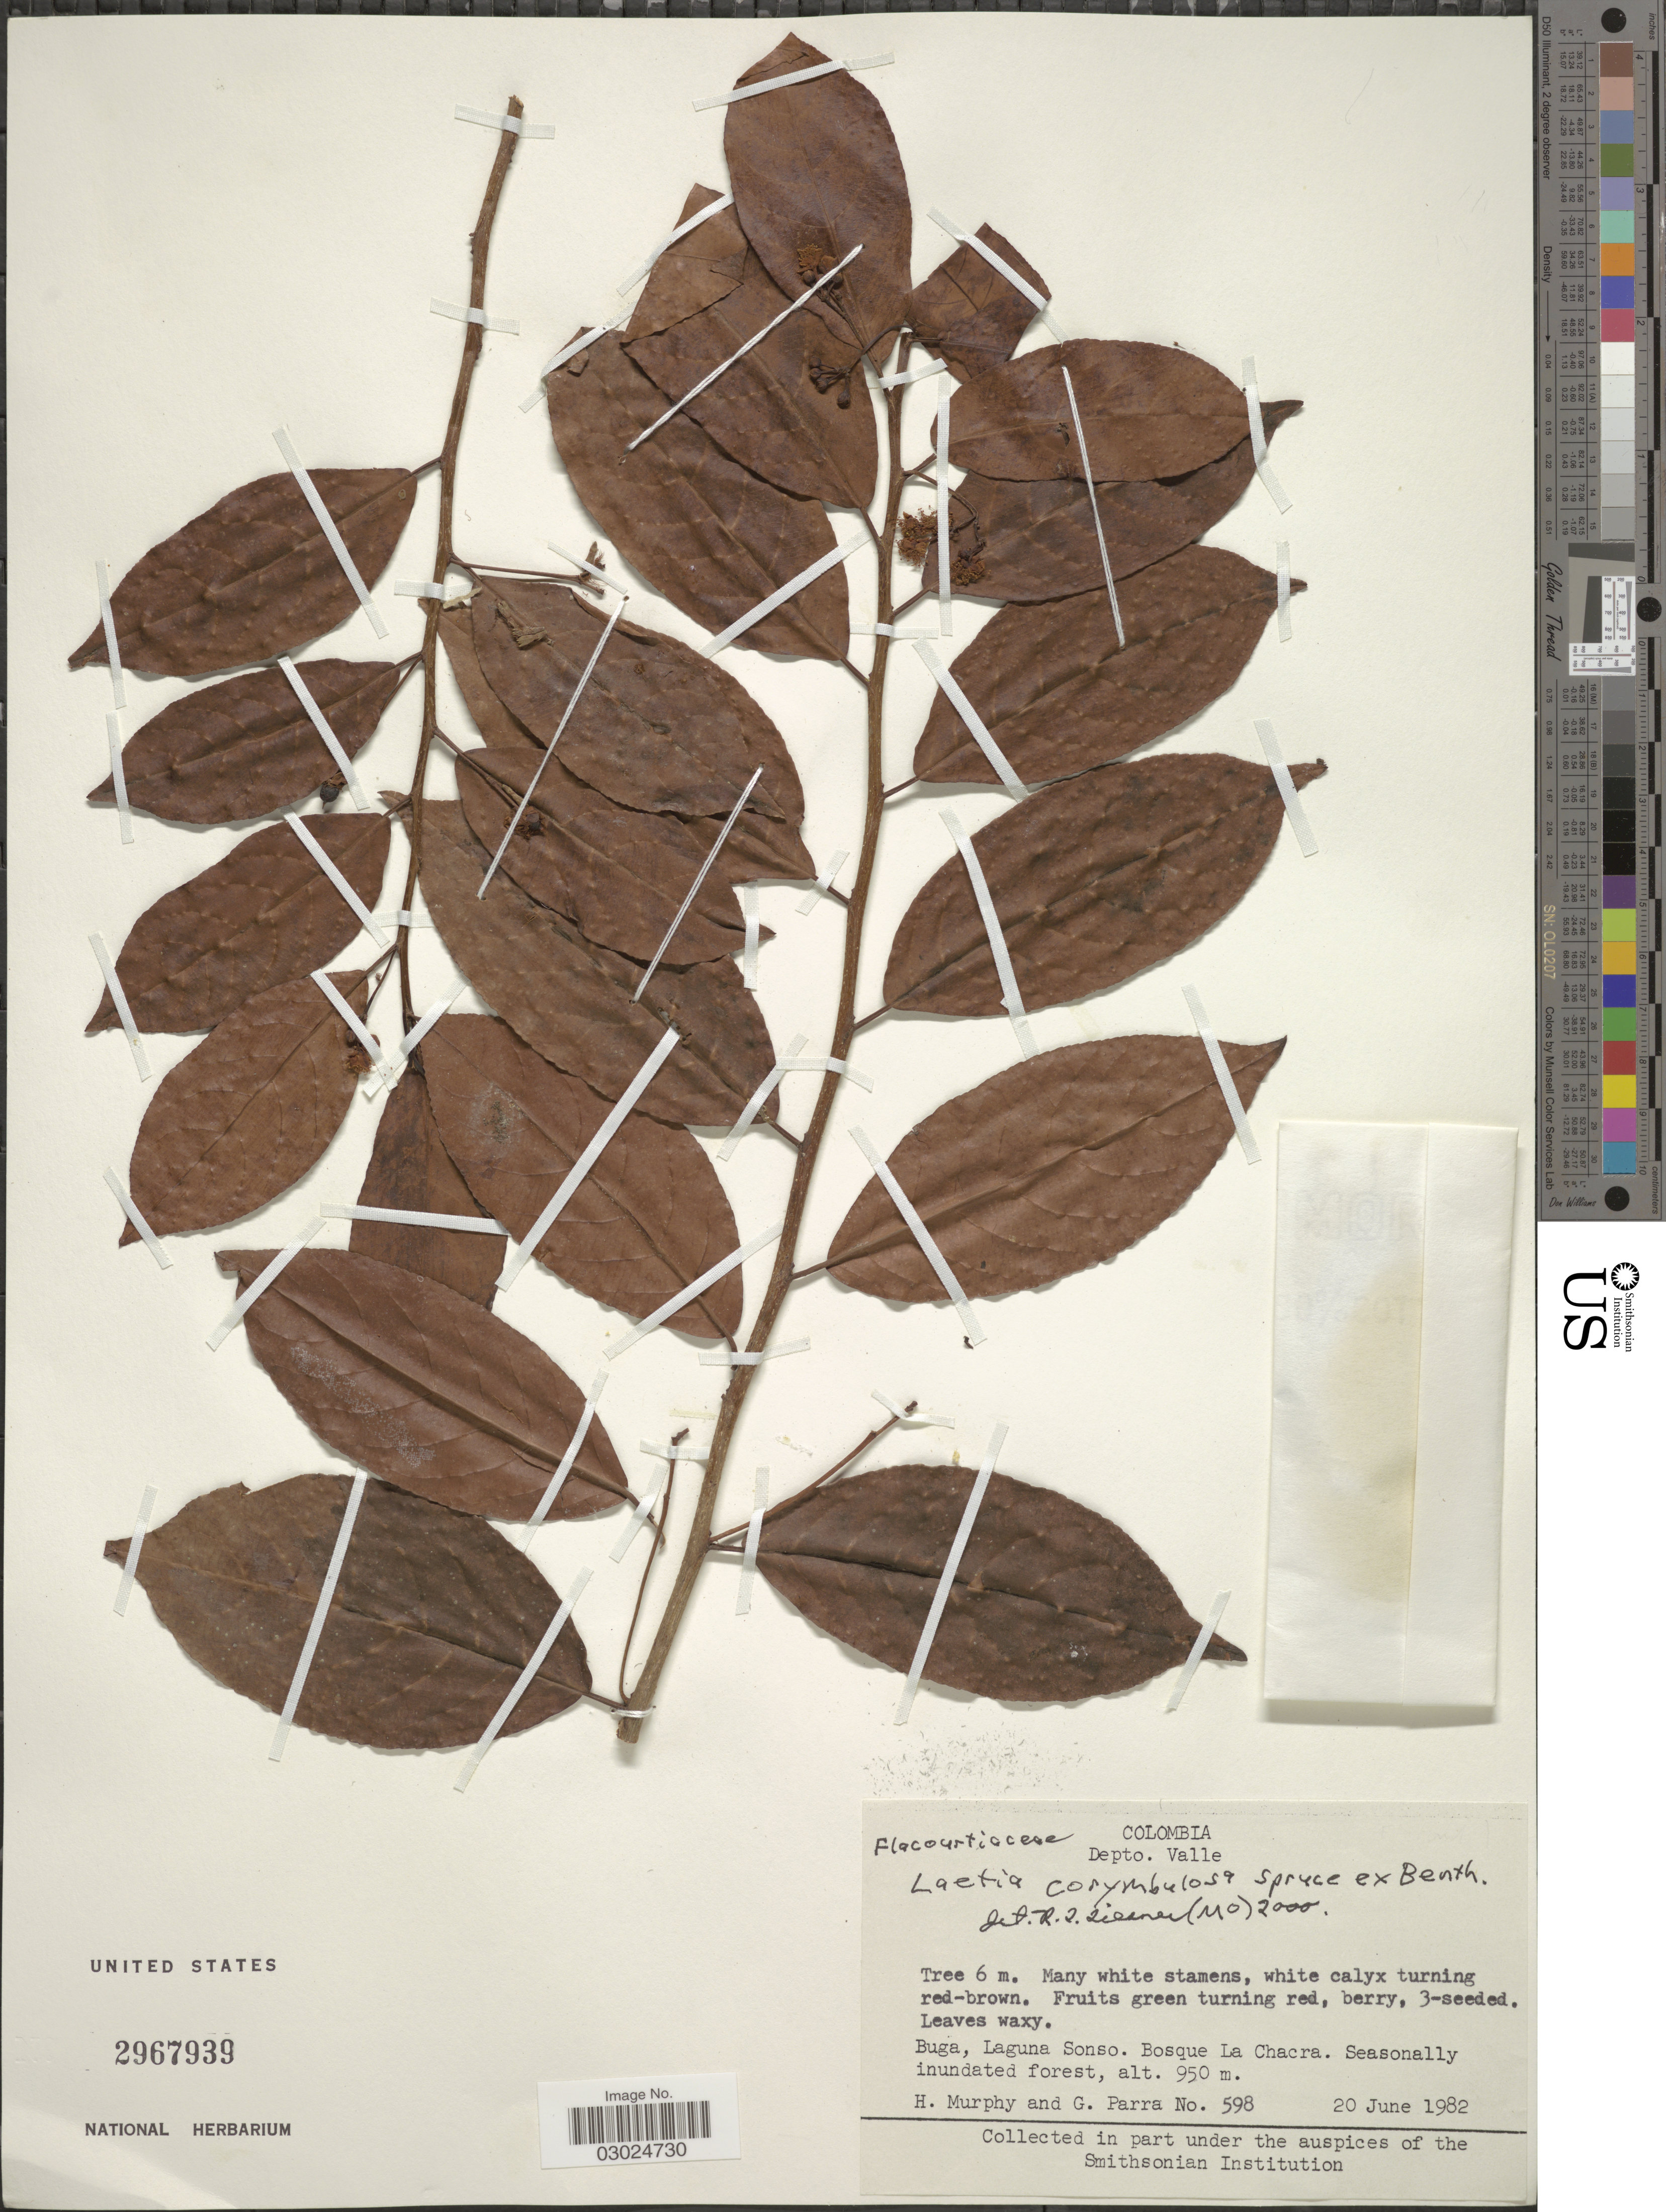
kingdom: Plantae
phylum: Tracheophyta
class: Magnoliopsida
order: Malpighiales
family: Salicaceae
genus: Laetia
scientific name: Laetia corymbulosa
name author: Spruce ex Benth.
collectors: H. Murphy & G. Parra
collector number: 598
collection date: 1982-06-20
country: Colombia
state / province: Valle del Cauca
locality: Depto. Valle, Buga, Laguna Sonso. Bosque La Chacra.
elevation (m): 950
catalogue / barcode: US 2967939